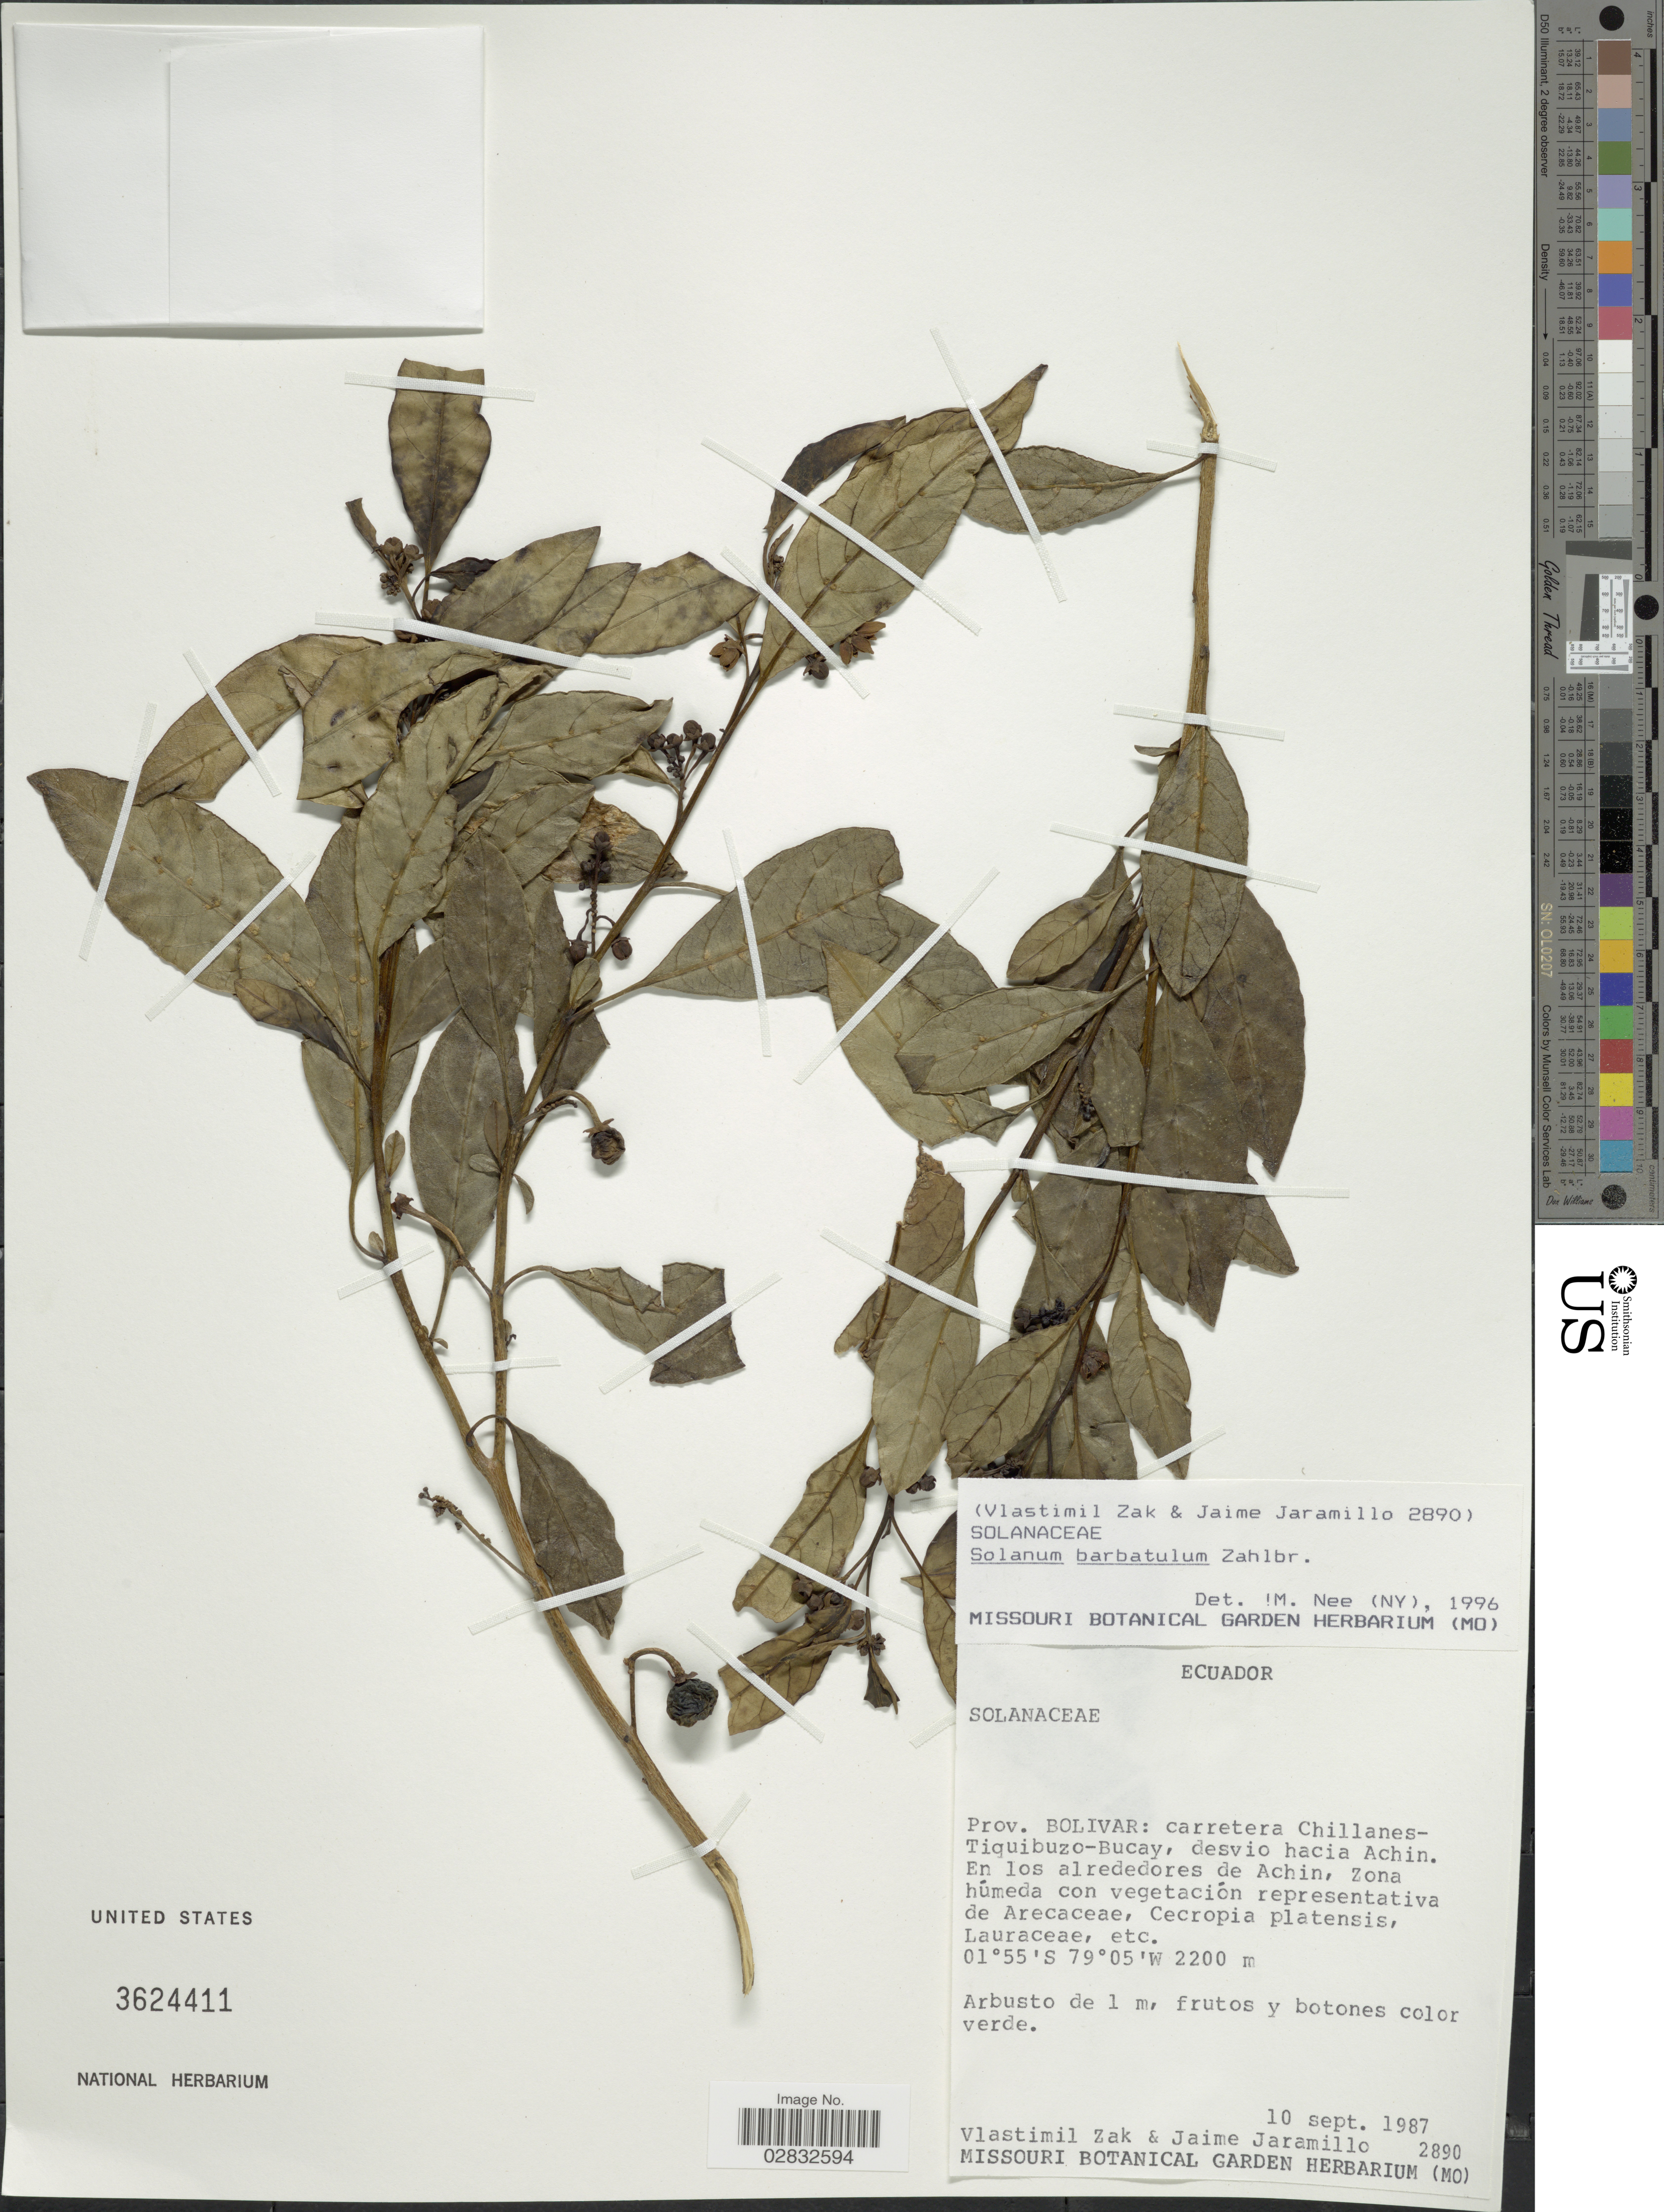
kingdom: Plantae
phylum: Tracheophyta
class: Magnoliopsida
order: Solanales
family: Solanaceae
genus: Solanum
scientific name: Solanum barbulatum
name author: Zahlbr.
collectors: V. Zak & J. Jaramillo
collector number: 2890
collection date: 1987-09-10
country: Ecuador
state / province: Bolívar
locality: Carretera Chillanes-Tiquibuzo-Bucay, desvio hacia Achin, En los alrededores de Achin.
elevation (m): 2200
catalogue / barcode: US 3624411